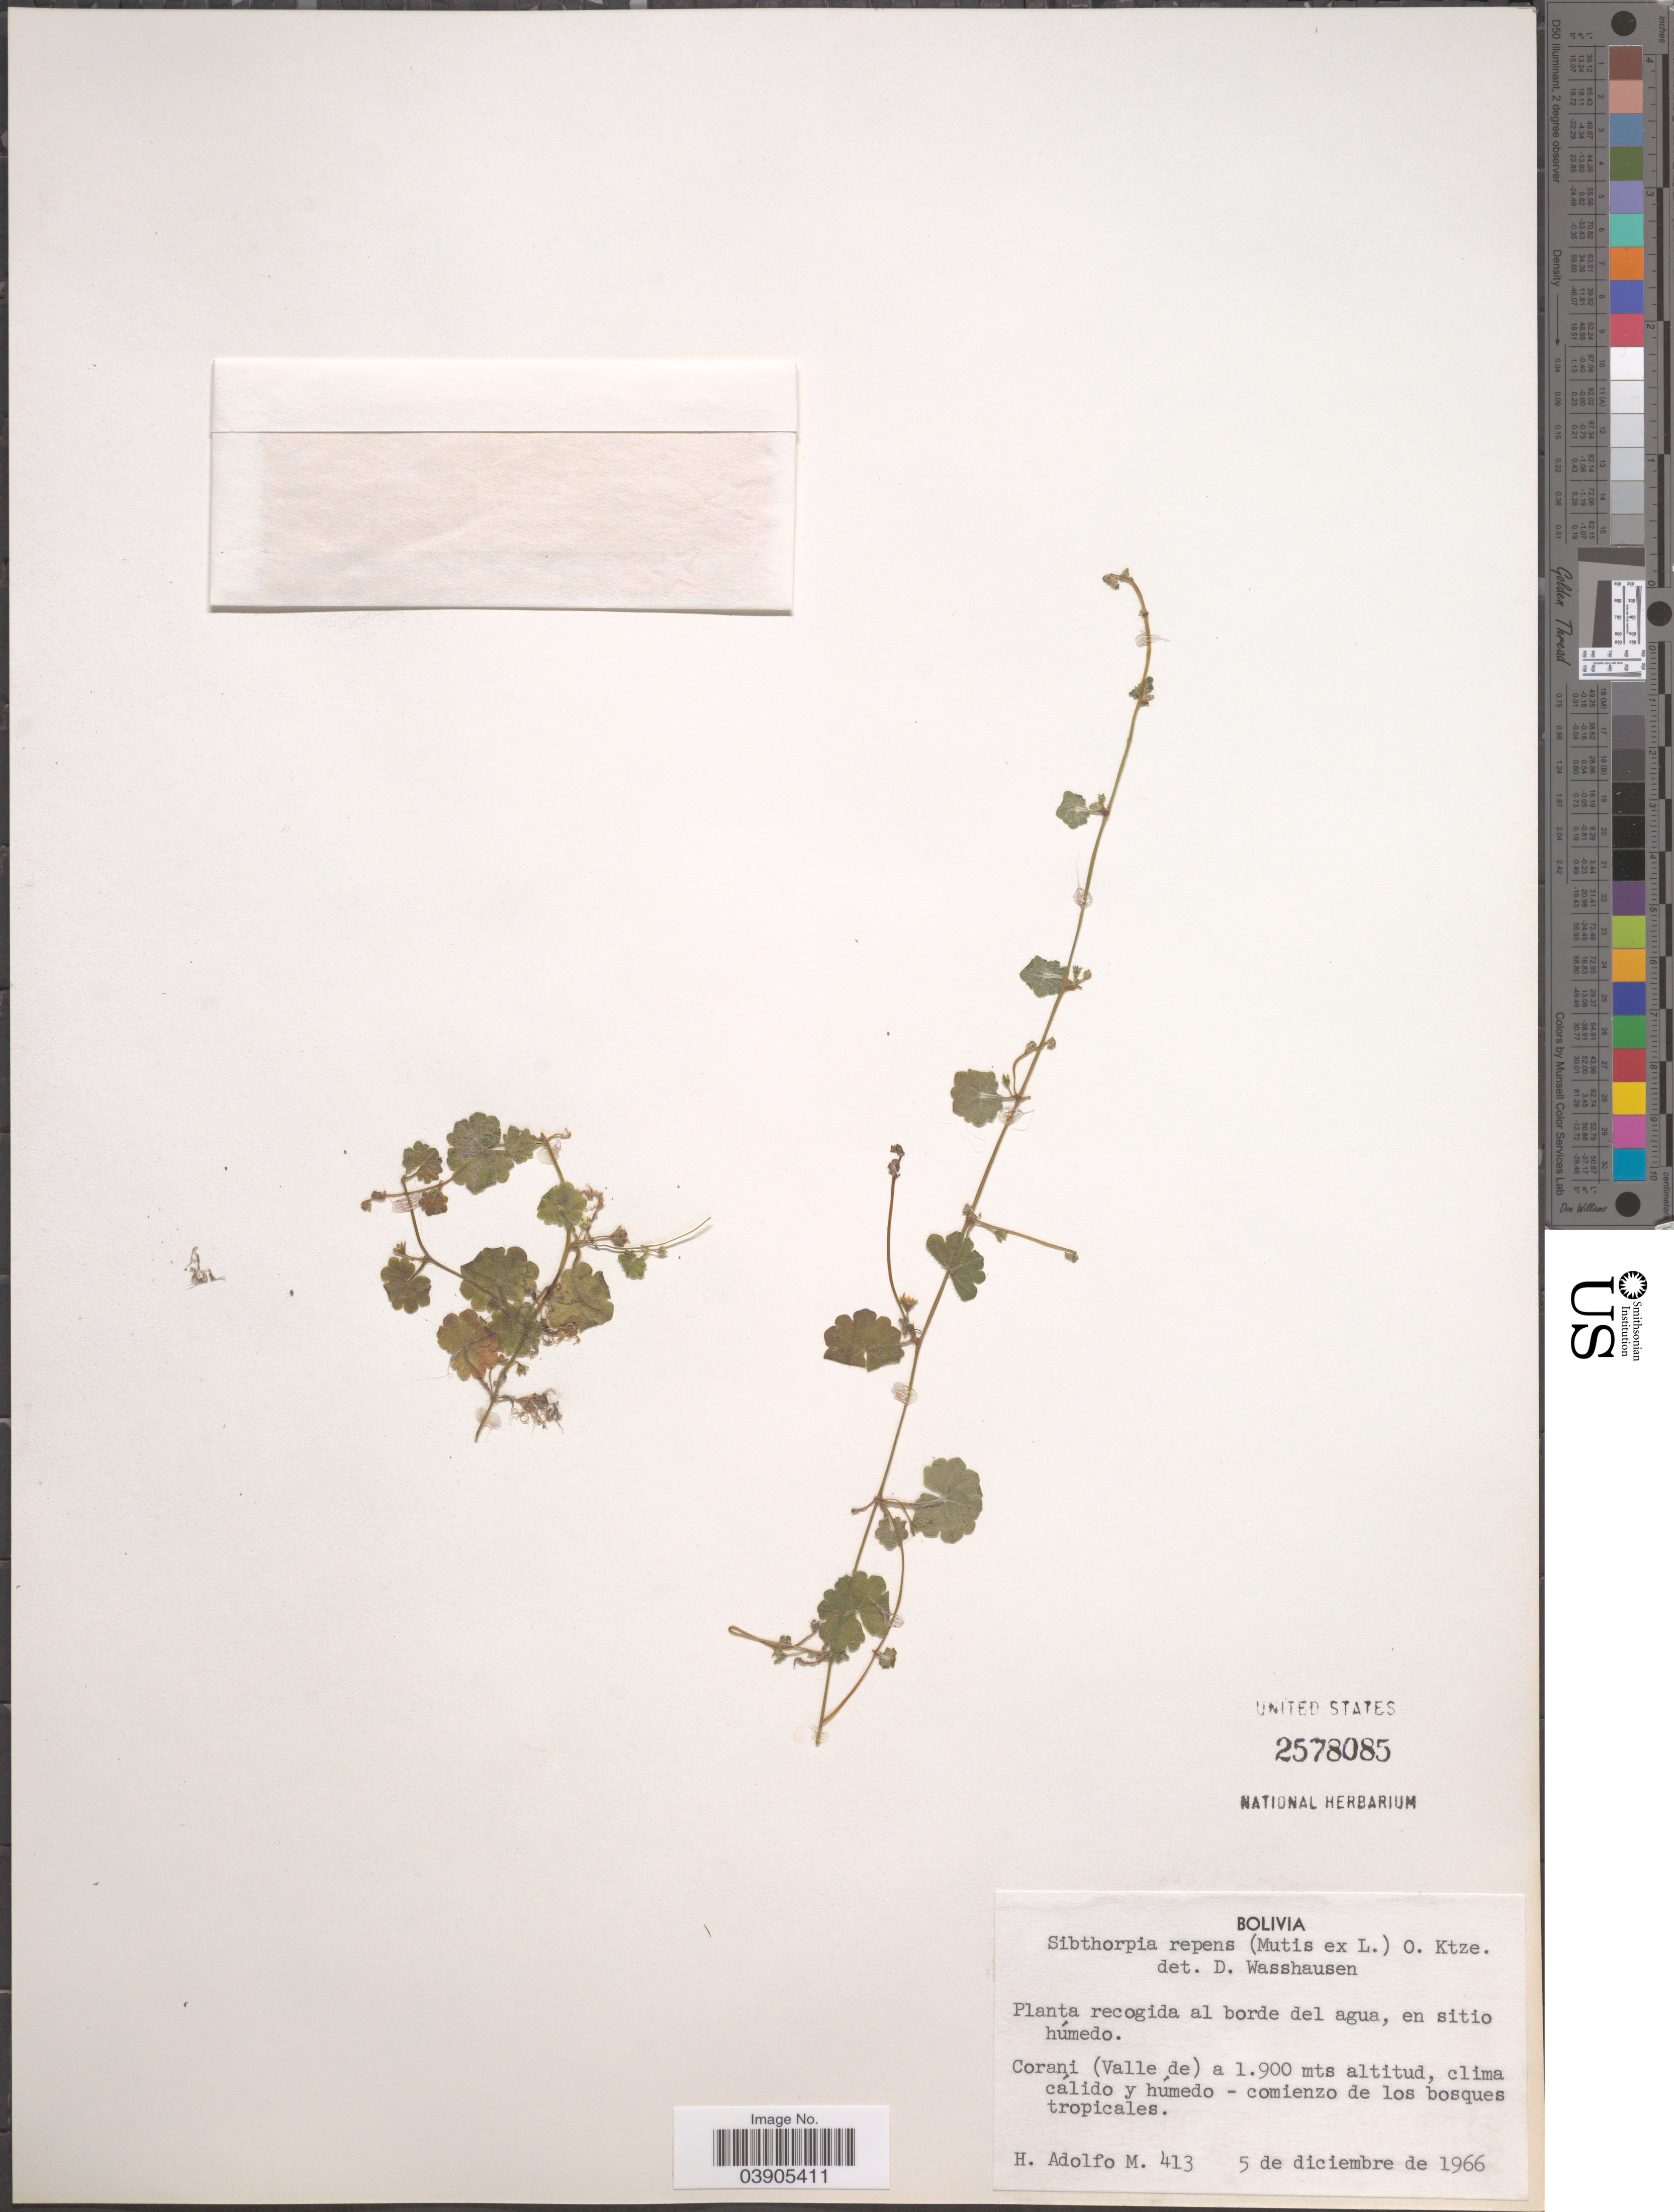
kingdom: Plantae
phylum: Tracheophyta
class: Magnoliopsida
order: Lamiales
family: Plantaginaceae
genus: Sibthorpia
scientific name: Sibthorpia repens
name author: (L.) Kuntze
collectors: H. Adolfo M.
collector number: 413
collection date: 1966-12-05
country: Bolivia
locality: Corani (Valle de), clima cálido y húmedo - comienzo de los bosques tropicales.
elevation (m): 1900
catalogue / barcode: US 2578085